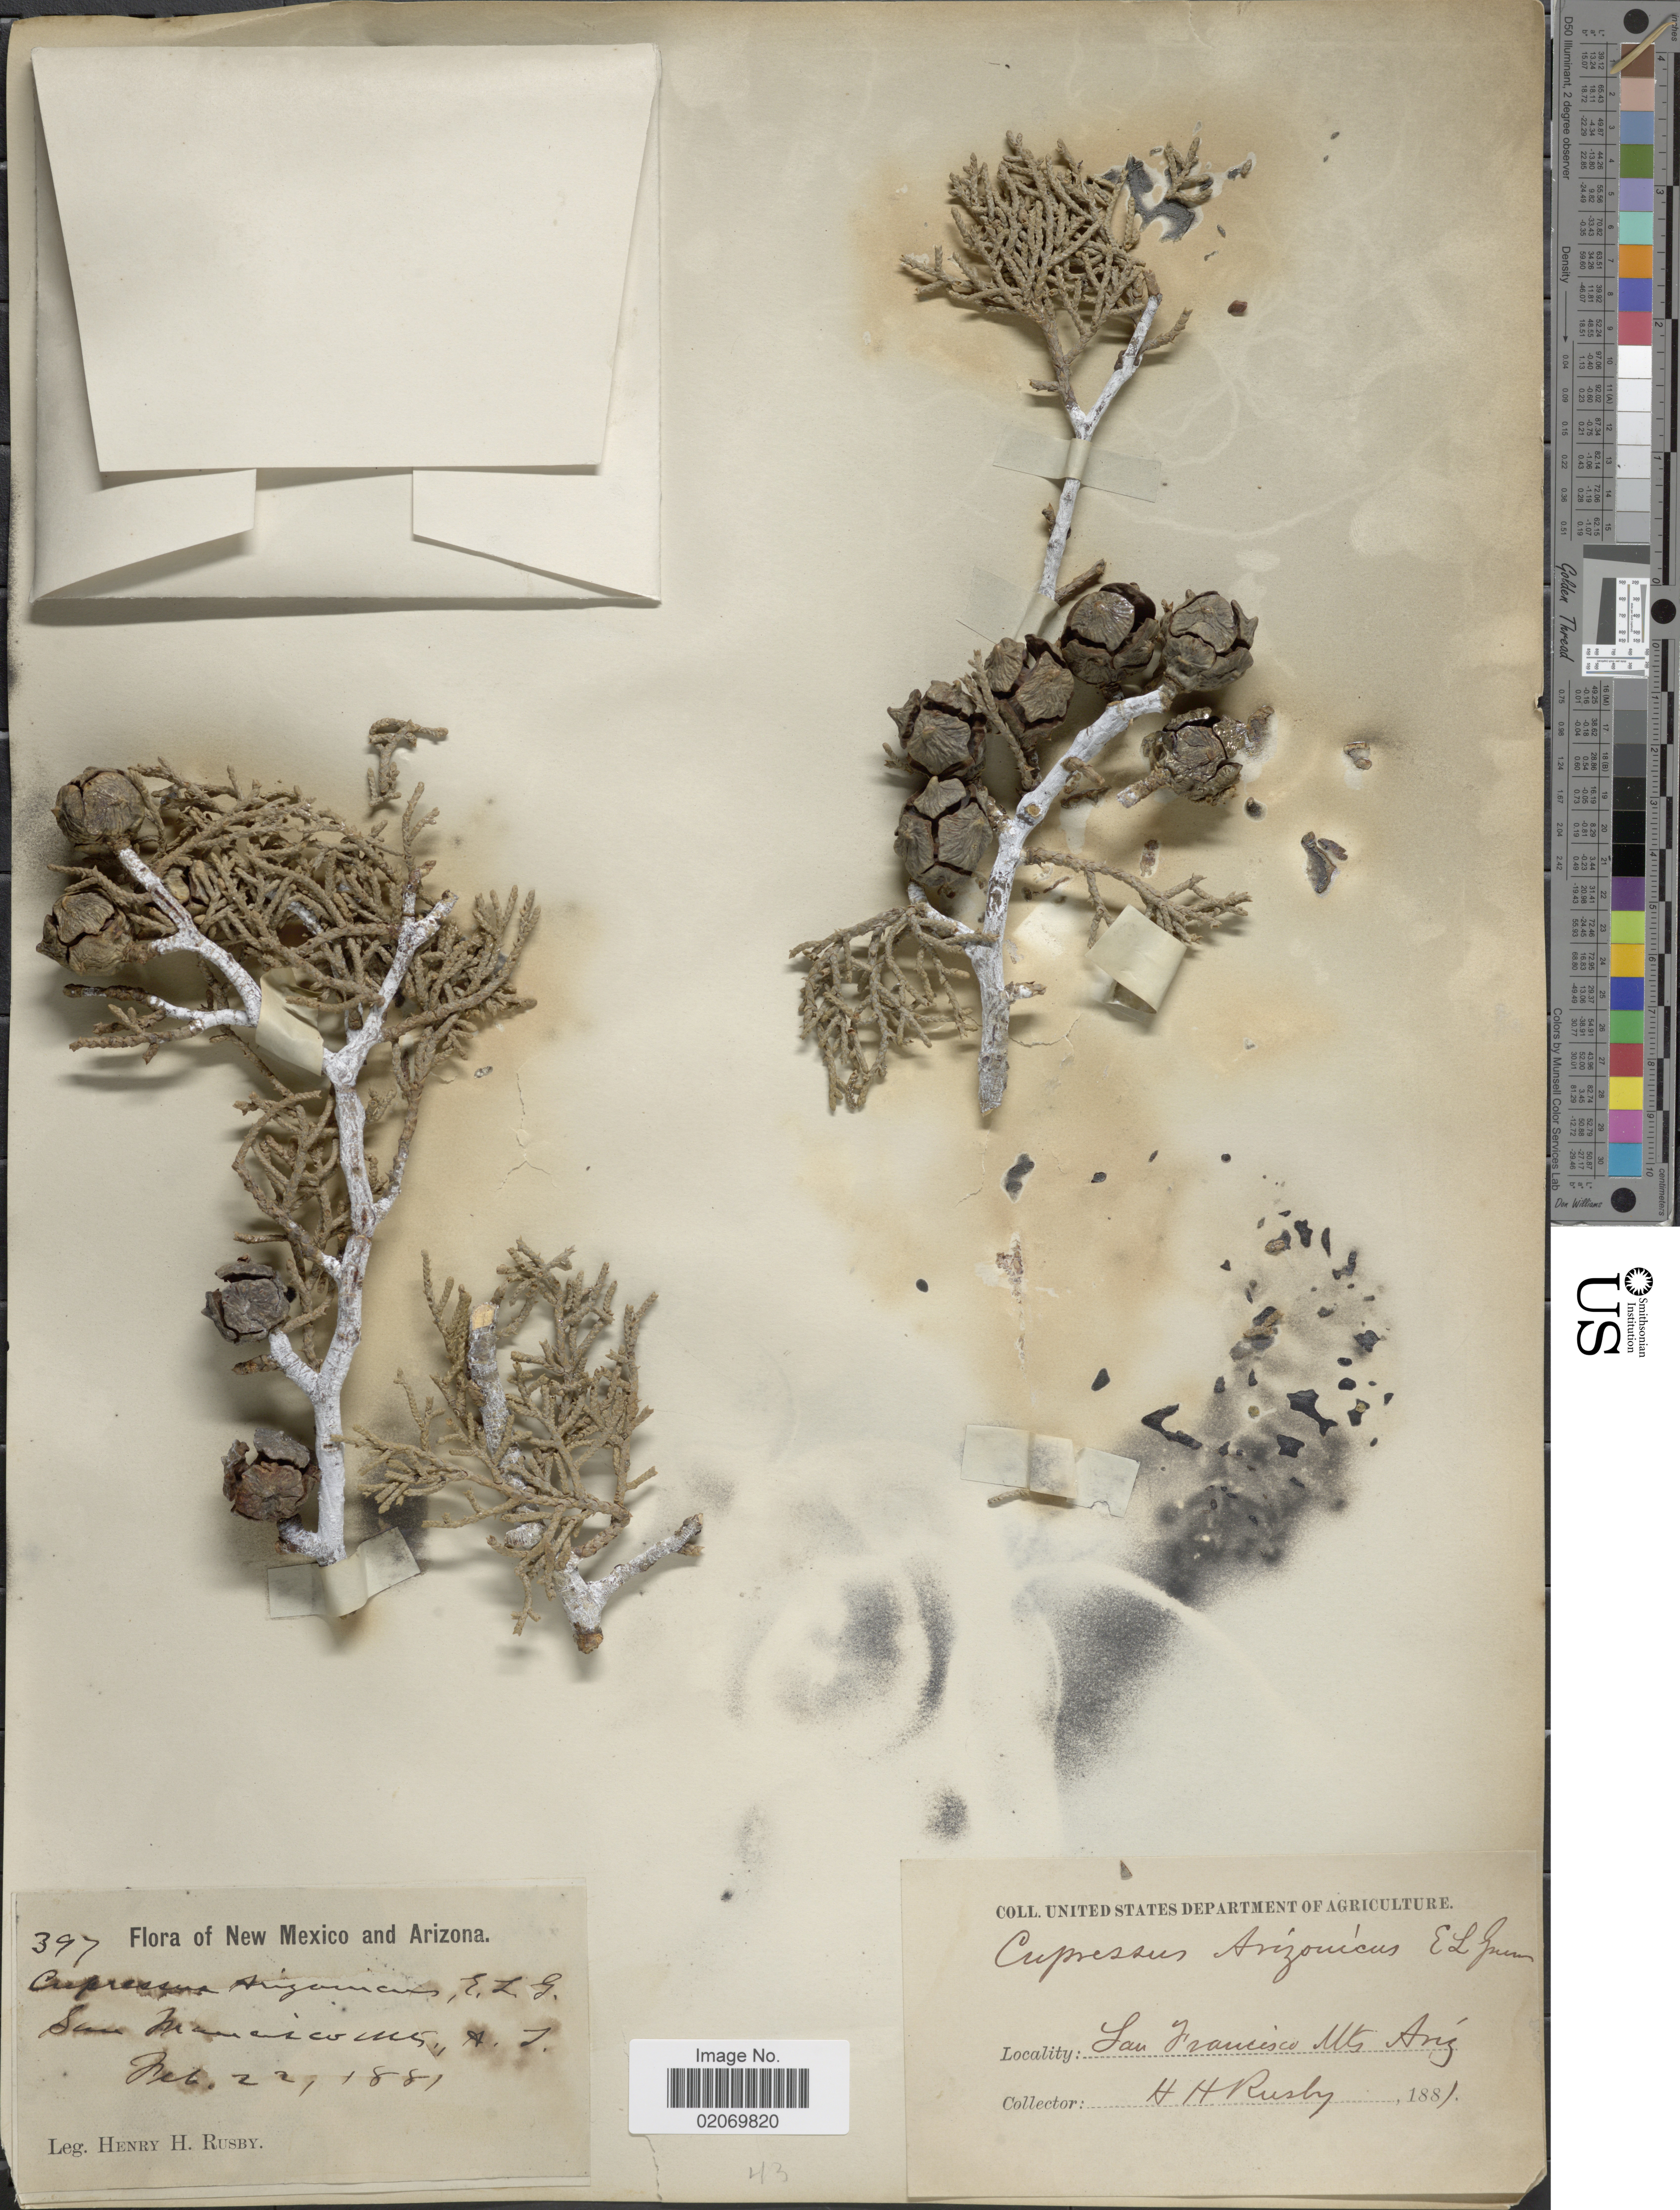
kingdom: Plantae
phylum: Tracheophyta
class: Pinopsida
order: Pinales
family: Cupressaceae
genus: Hesperocyparis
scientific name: Hesperocyparis arizonica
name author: (Greene) Bartel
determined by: (US) Smithsonian Institution - National Museum of Natural History - Department of Botany (UNITED STATES)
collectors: H. H. Rusby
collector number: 397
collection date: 1881-02-22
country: United States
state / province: Arizona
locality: San Francisco Mts.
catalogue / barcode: US 103073